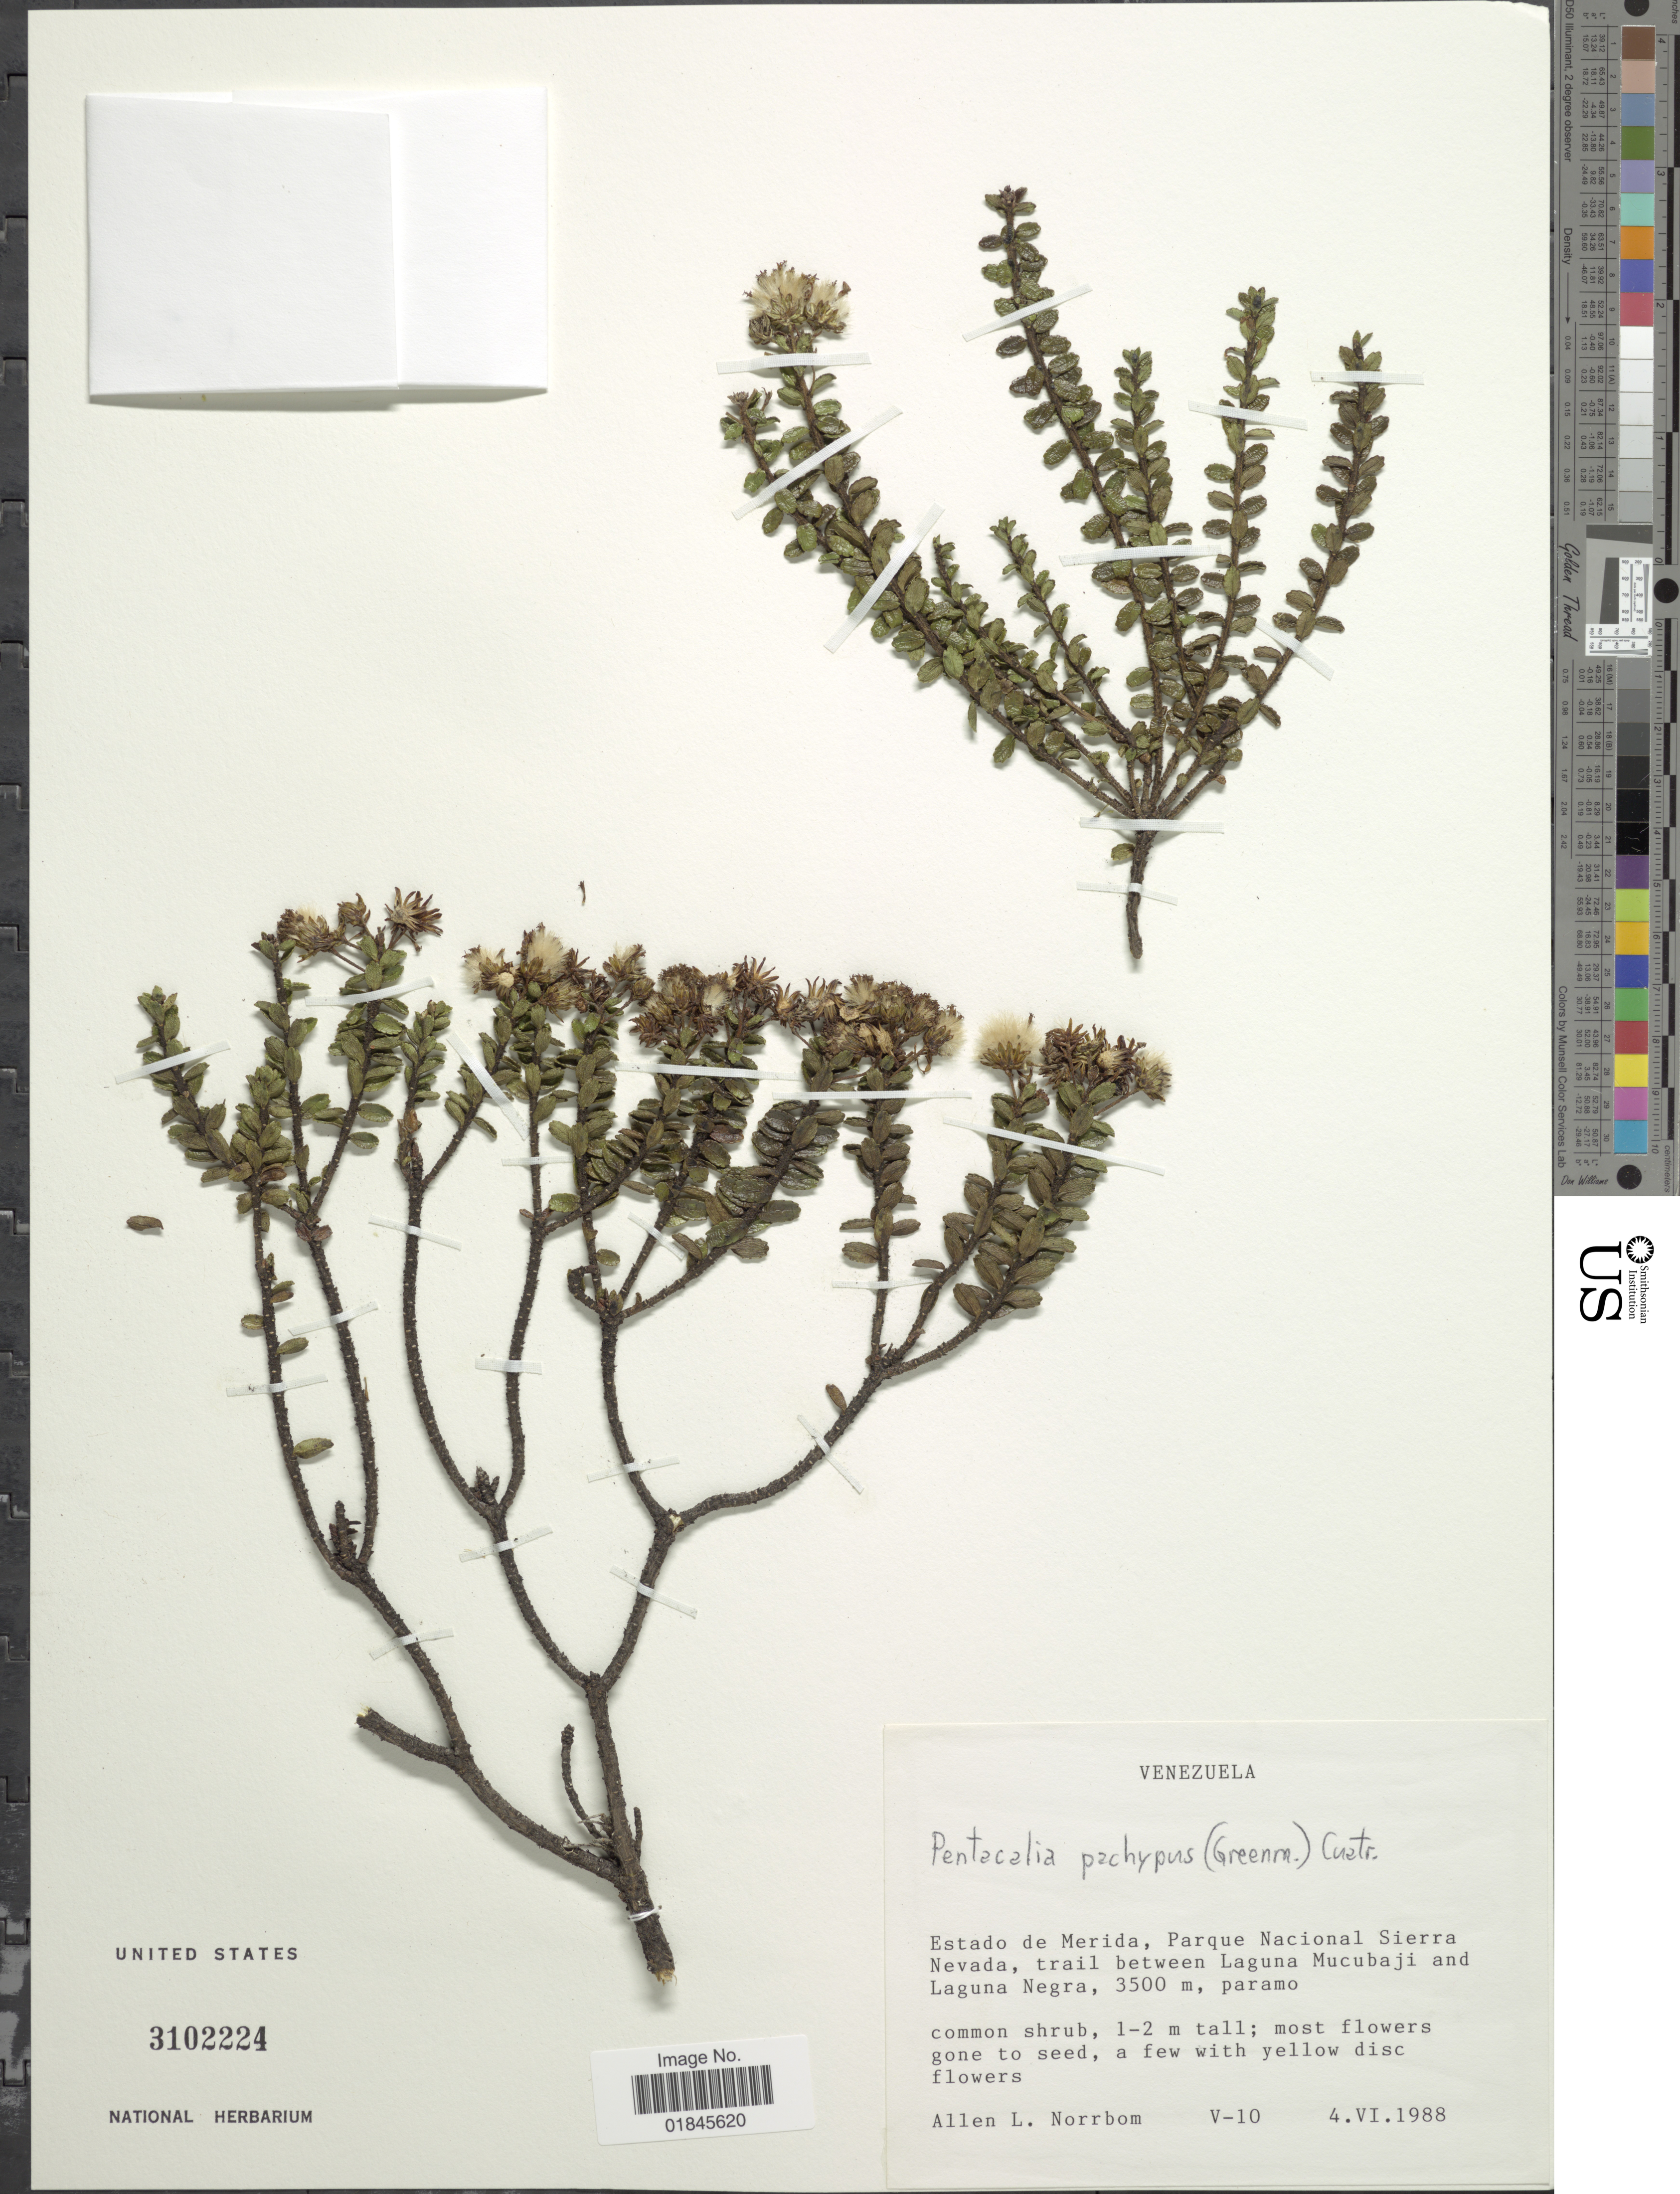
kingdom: Plantae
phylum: Tracheophyta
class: Magnoliopsida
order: Asterales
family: Asteraceae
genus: Pentacalia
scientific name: Pentacalia pachypus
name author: (Greenm.) Cuatrec.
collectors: A. L. Norrbom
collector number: V-10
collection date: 1988-06-04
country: Venezuela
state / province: Mérida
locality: Estado de Merida, Parque Nacional Sierra Nevada, trail between Laguna Mucubaji and Laguna Negra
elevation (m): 3500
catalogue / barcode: US 3102224